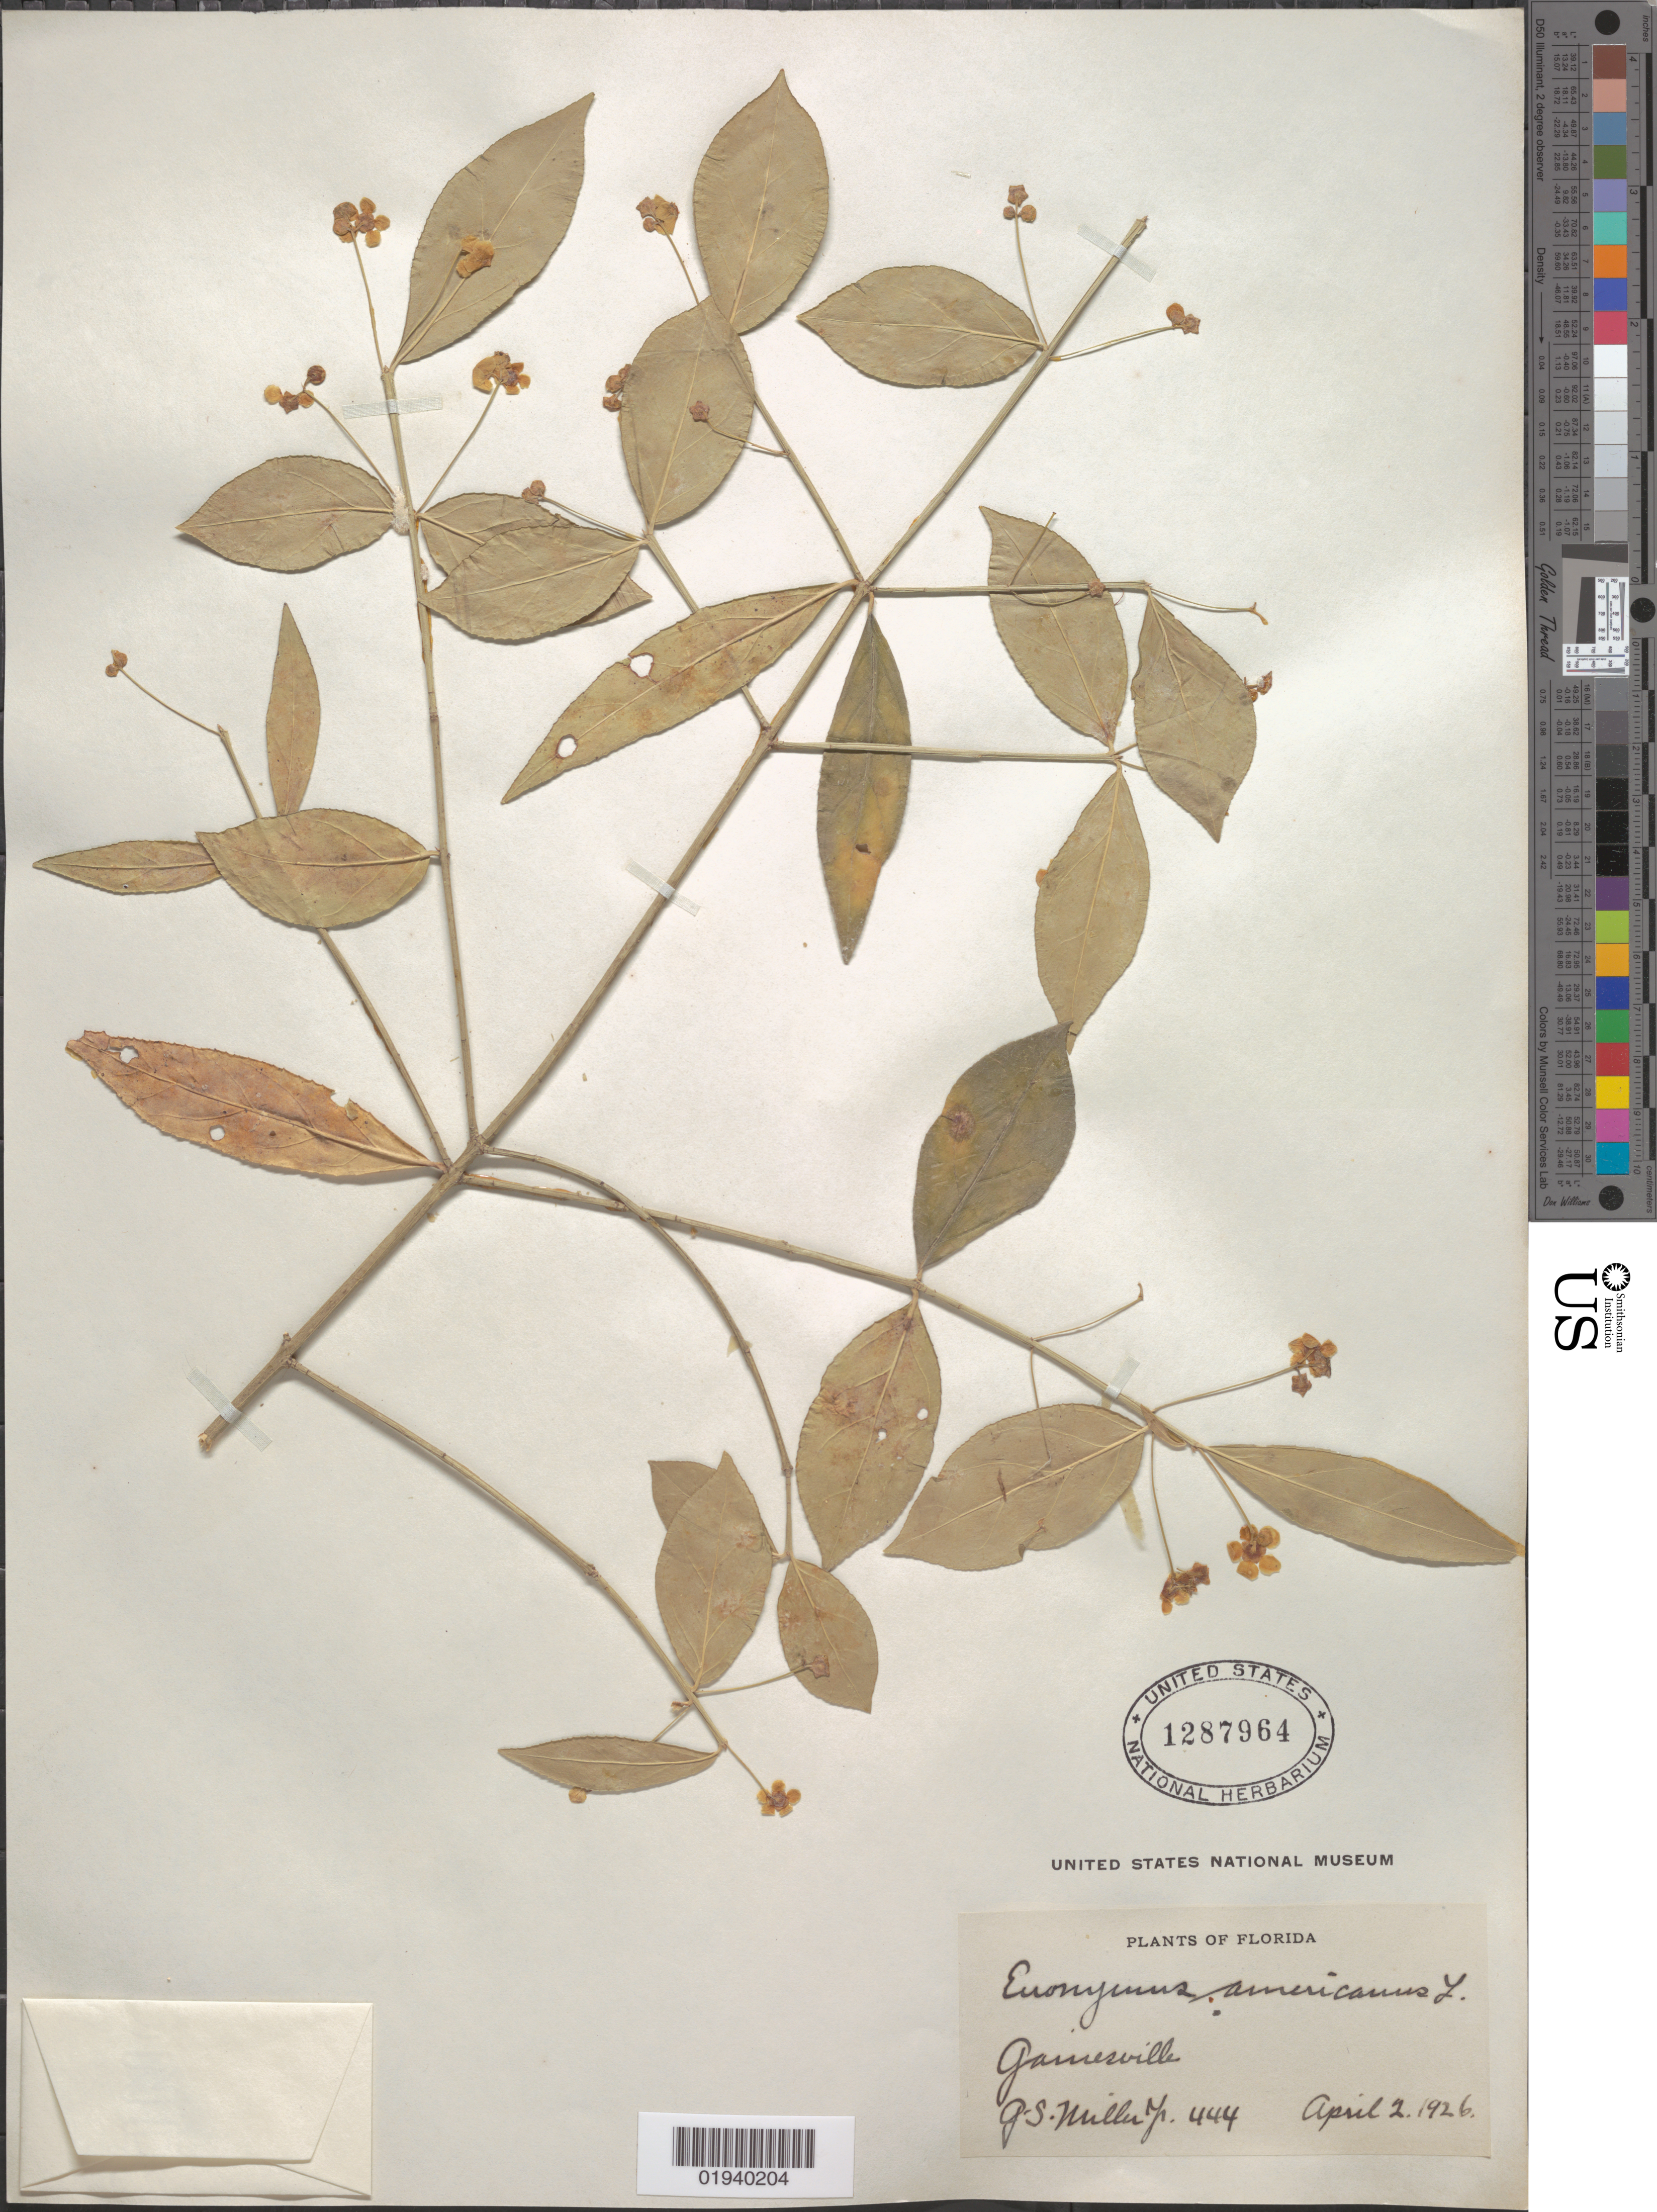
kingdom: Plantae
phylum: Tracheophyta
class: Magnoliopsida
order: Celastrales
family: Celastraceae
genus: Euonymus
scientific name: Euonymus americanus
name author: L.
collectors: G. S. Miller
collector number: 444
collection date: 1926-04-02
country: United States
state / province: Florida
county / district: Alachua County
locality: Gainesville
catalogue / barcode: US 1287964